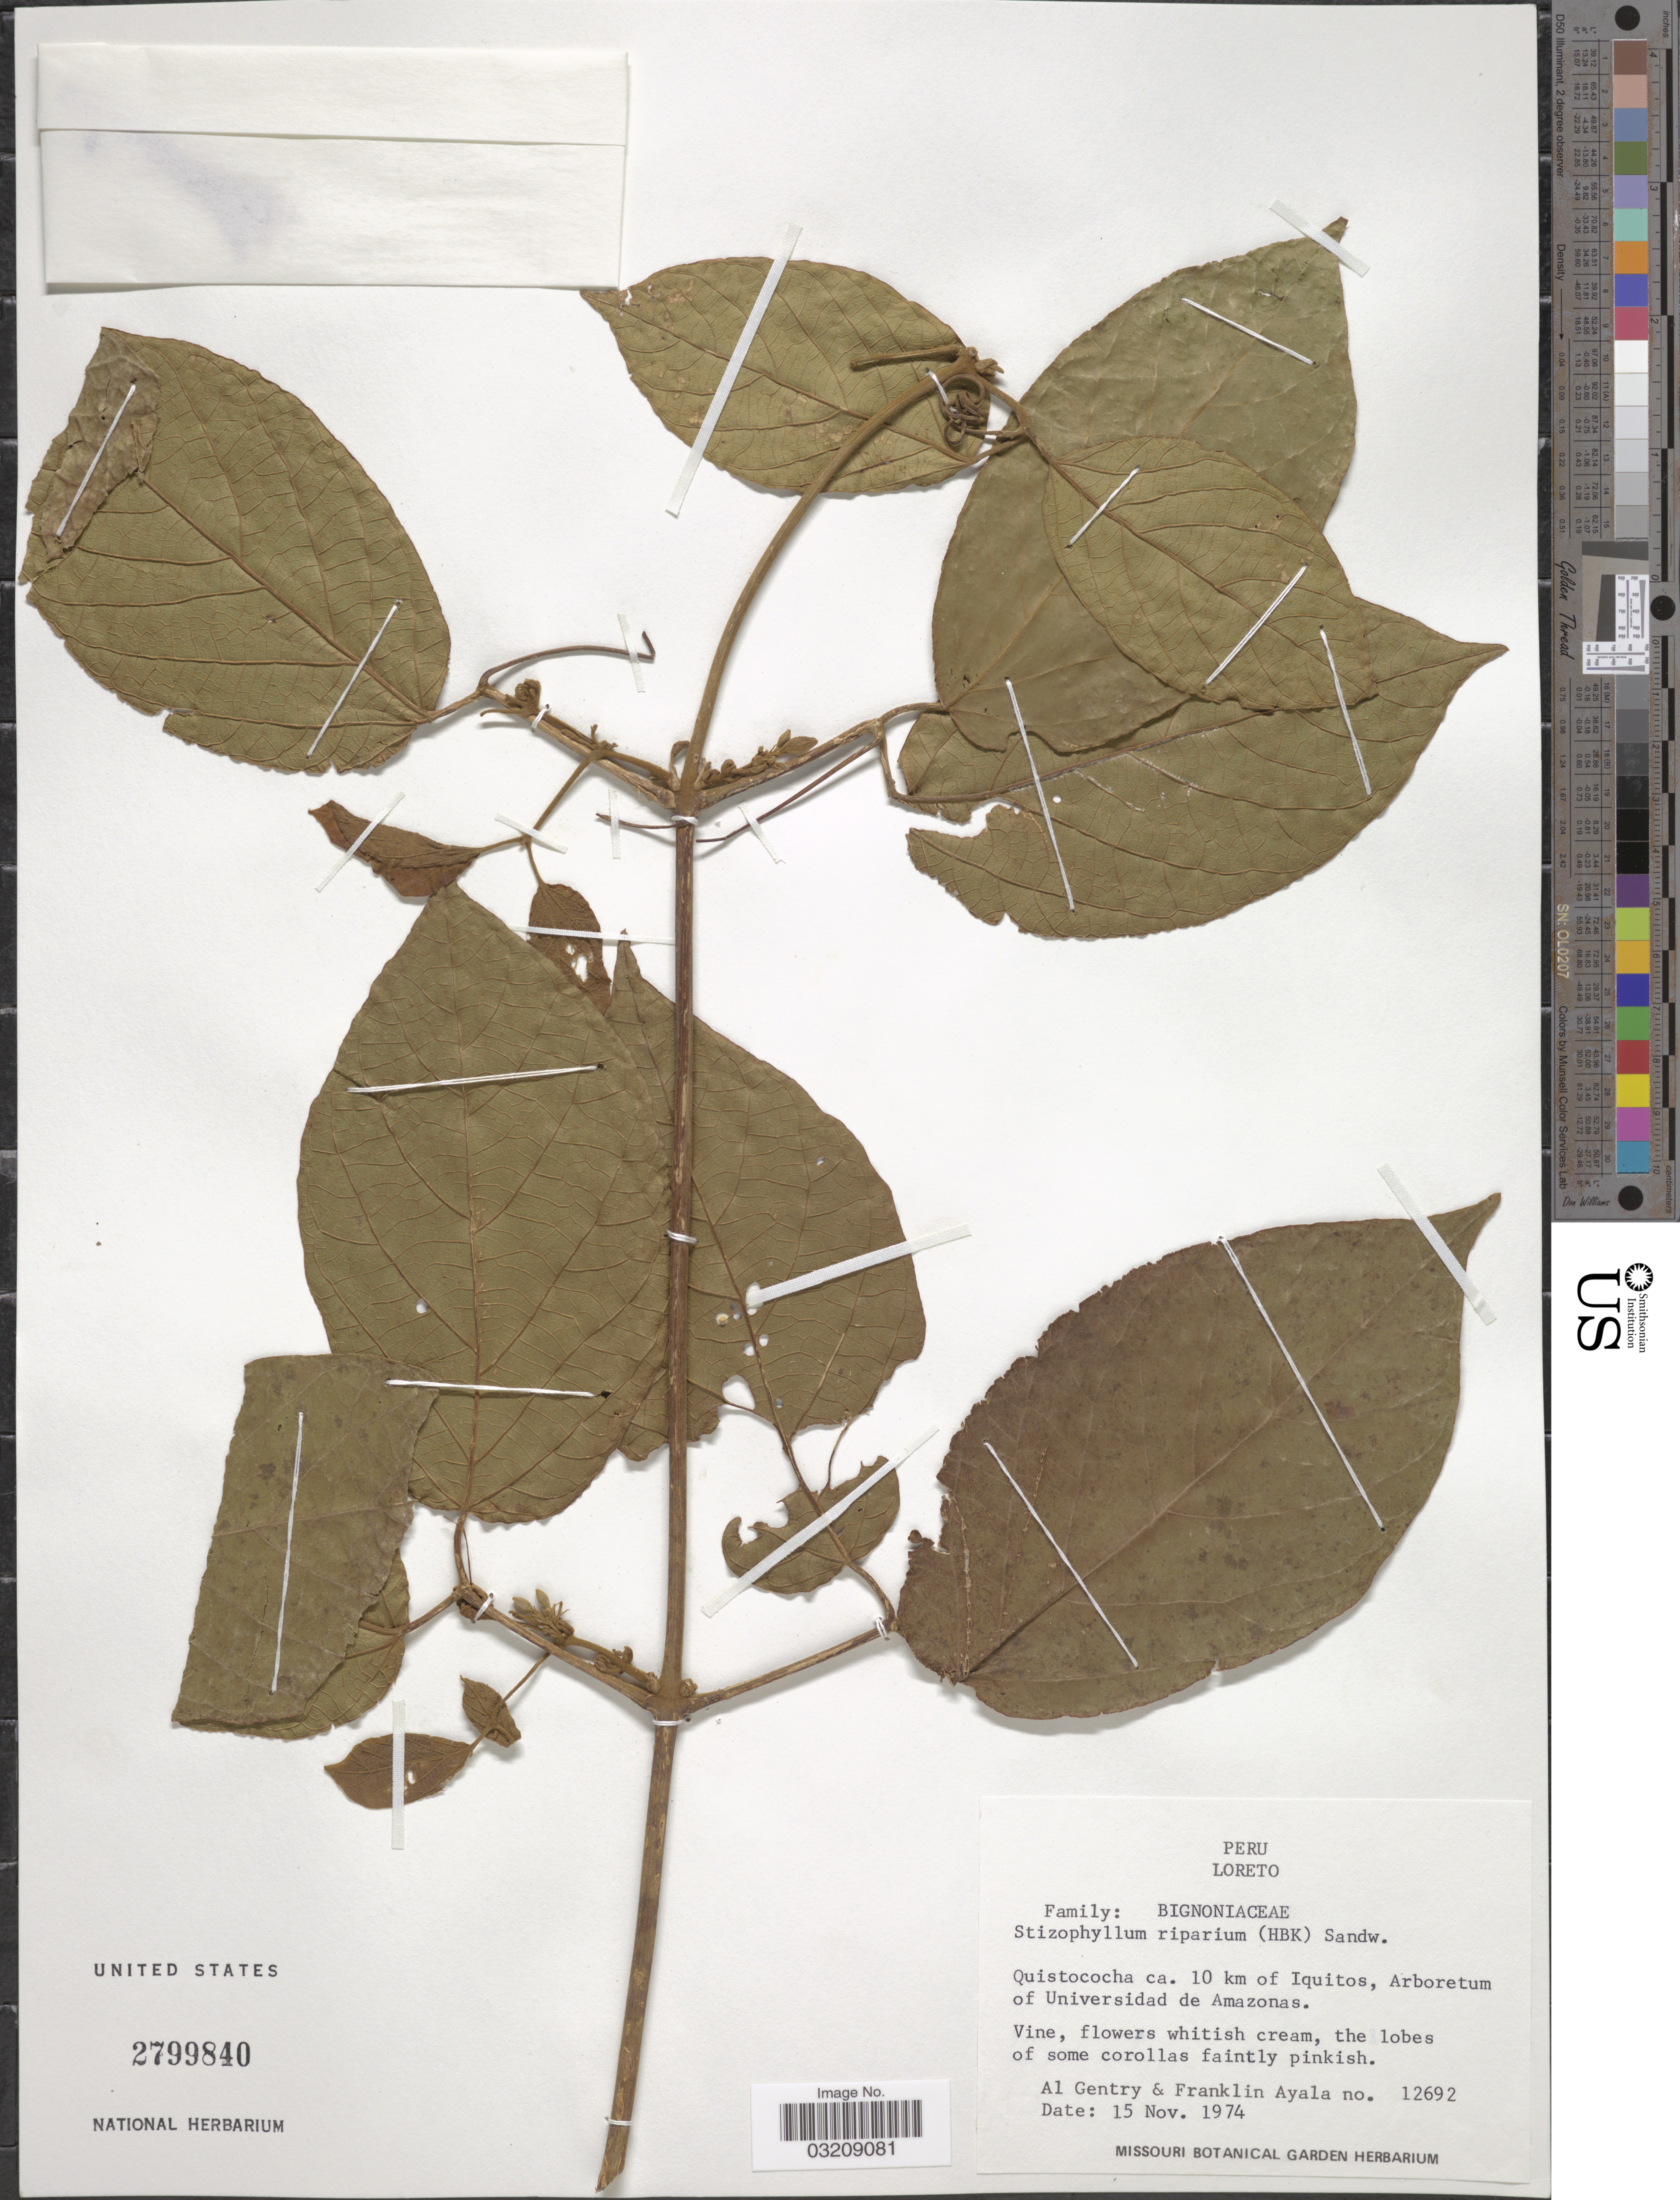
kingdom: Plantae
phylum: Tracheophyta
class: Magnoliopsida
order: Lamiales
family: Bignoniaceae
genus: Stizophyllum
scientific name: Stizophyllum riparium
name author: (Kunth) Sandwith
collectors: A. H. Gentry & F. Ayala F.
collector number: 12692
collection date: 1974-11-15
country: Peru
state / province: Loreto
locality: Quistococha ca. 10 km. of Iquitos, Arboretum of Universidad de Amazonas.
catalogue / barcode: US 2799840